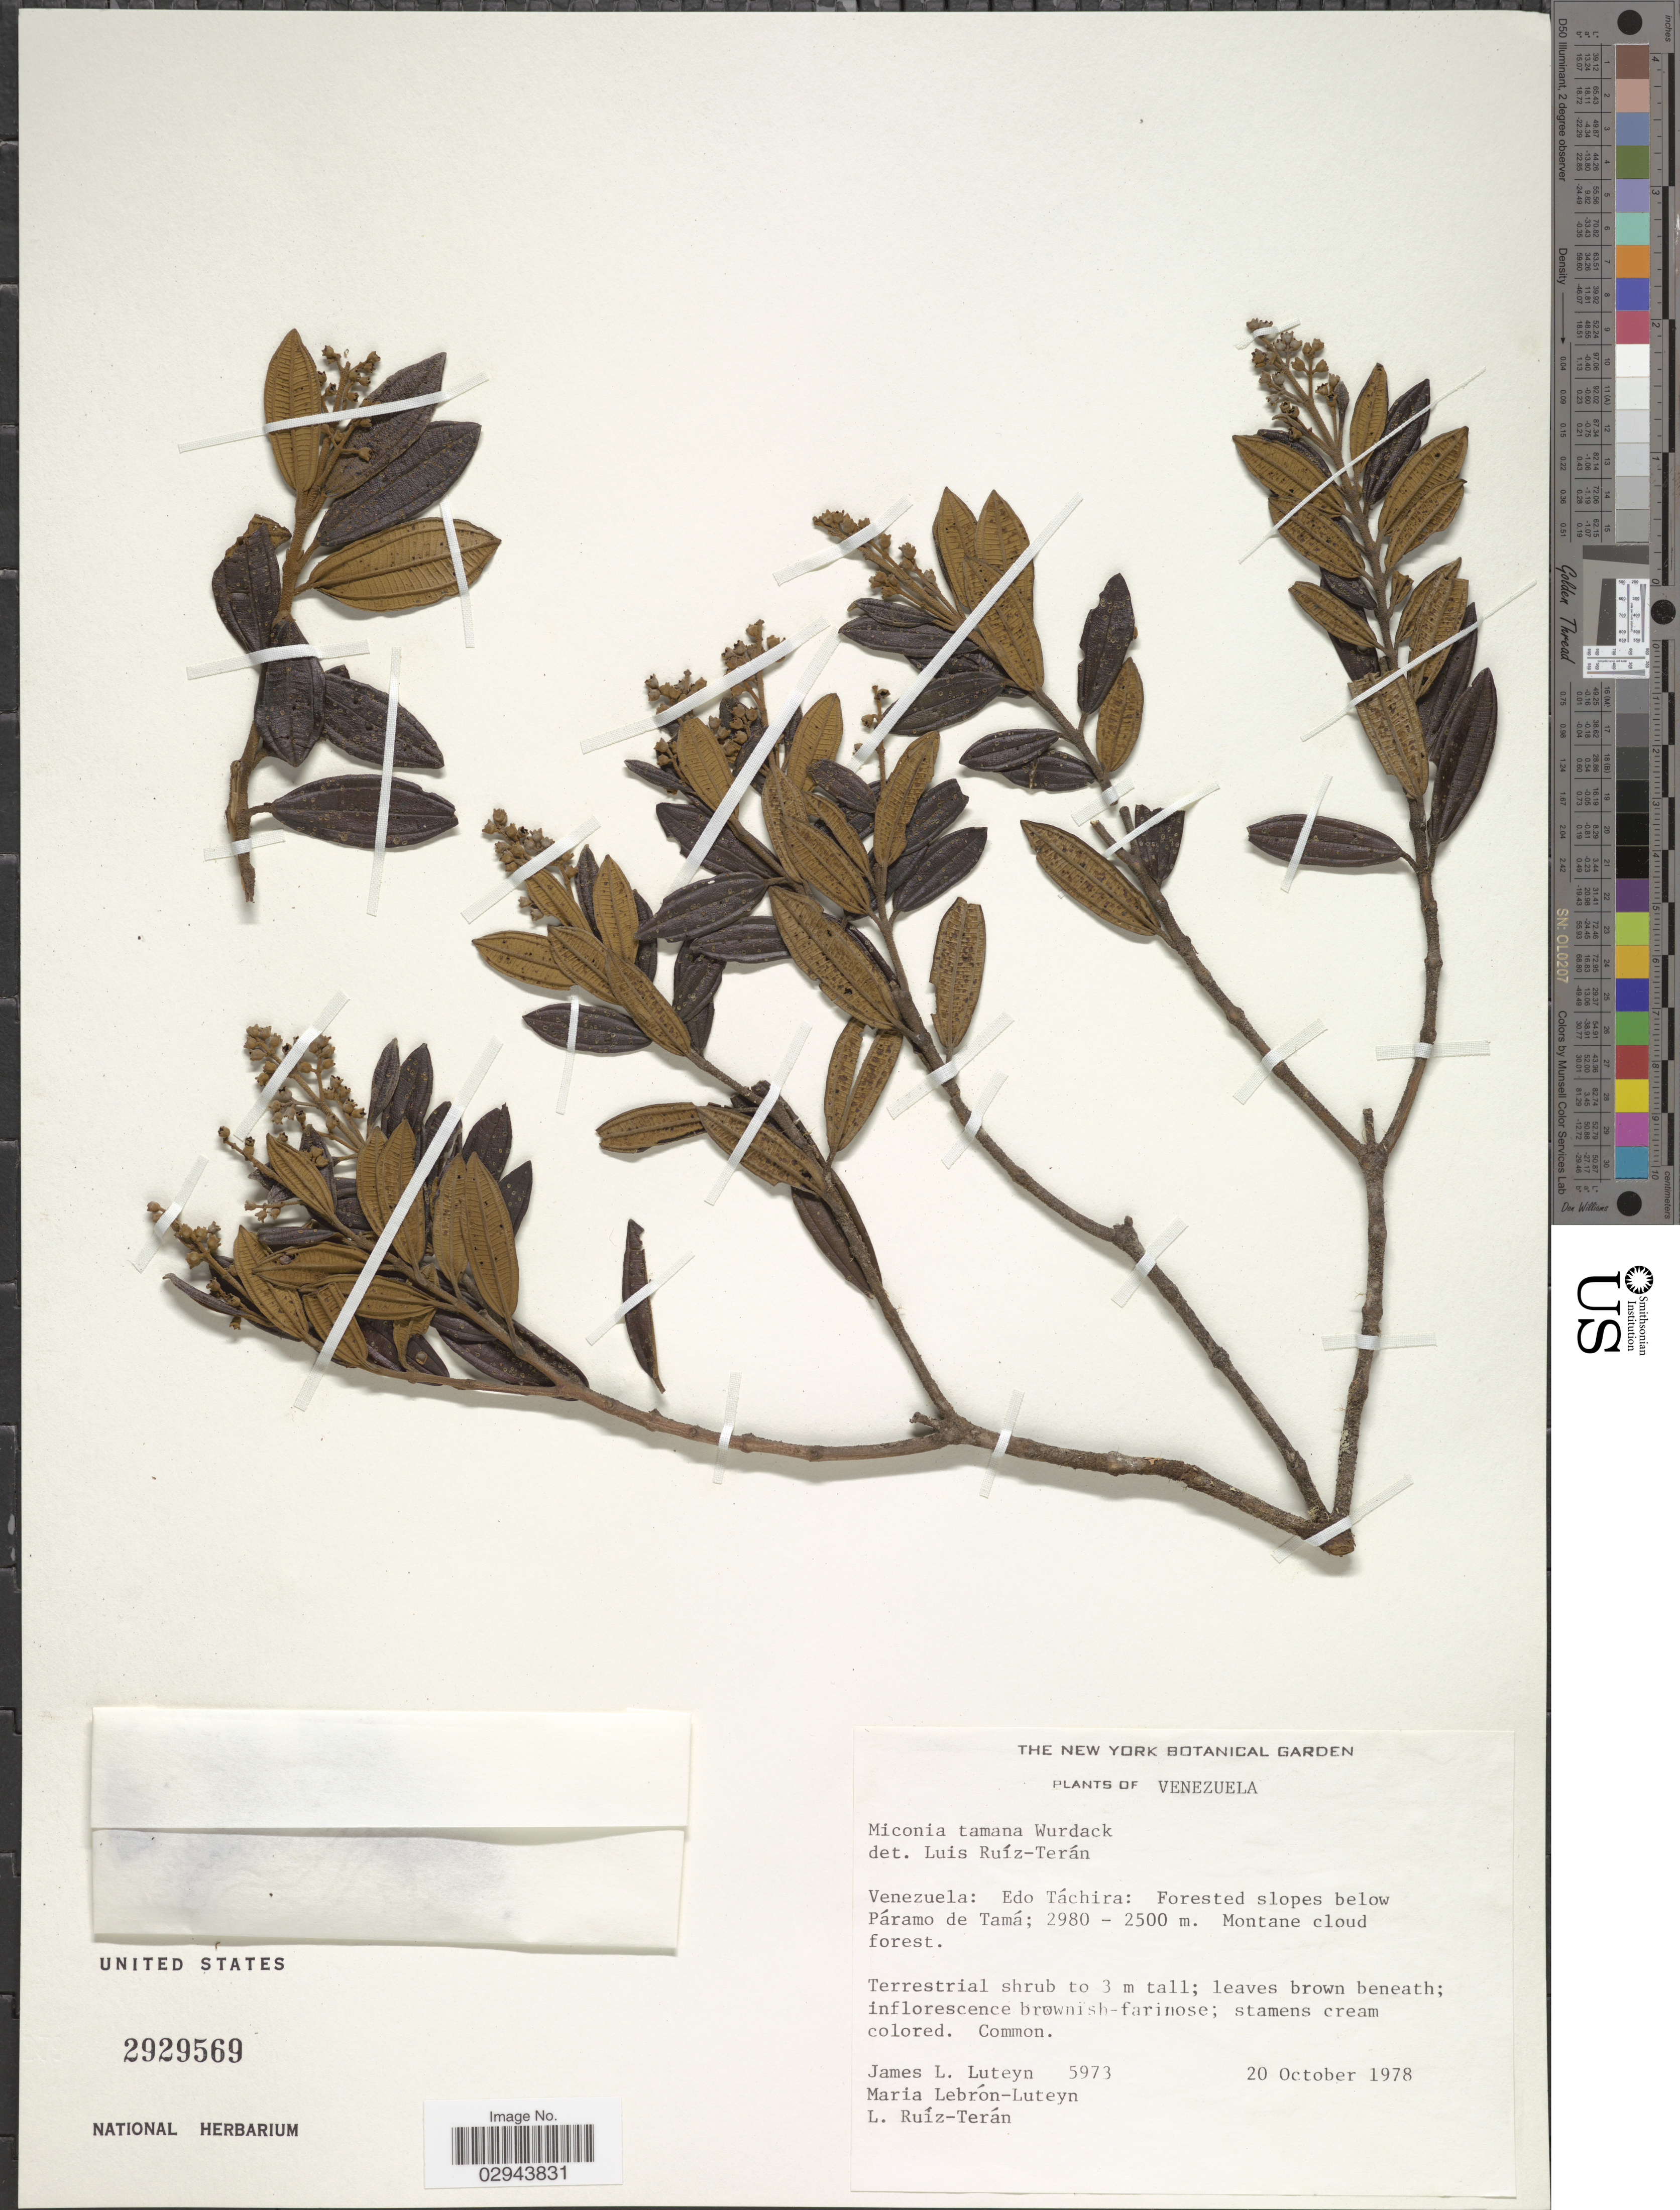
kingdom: Plantae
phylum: Tracheophyta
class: Magnoliopsida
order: Myrtales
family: Melastomataceae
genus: Miconia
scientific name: Miconia tamana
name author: Wurdack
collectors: J. L. Luteyn, M. L. Lebrón-Luteyn & L. E. Ruíz-Terán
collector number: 5973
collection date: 1978-10-20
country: Venezuela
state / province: Tachira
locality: Below Páramo de Tamá.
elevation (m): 2500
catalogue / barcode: US 2929569